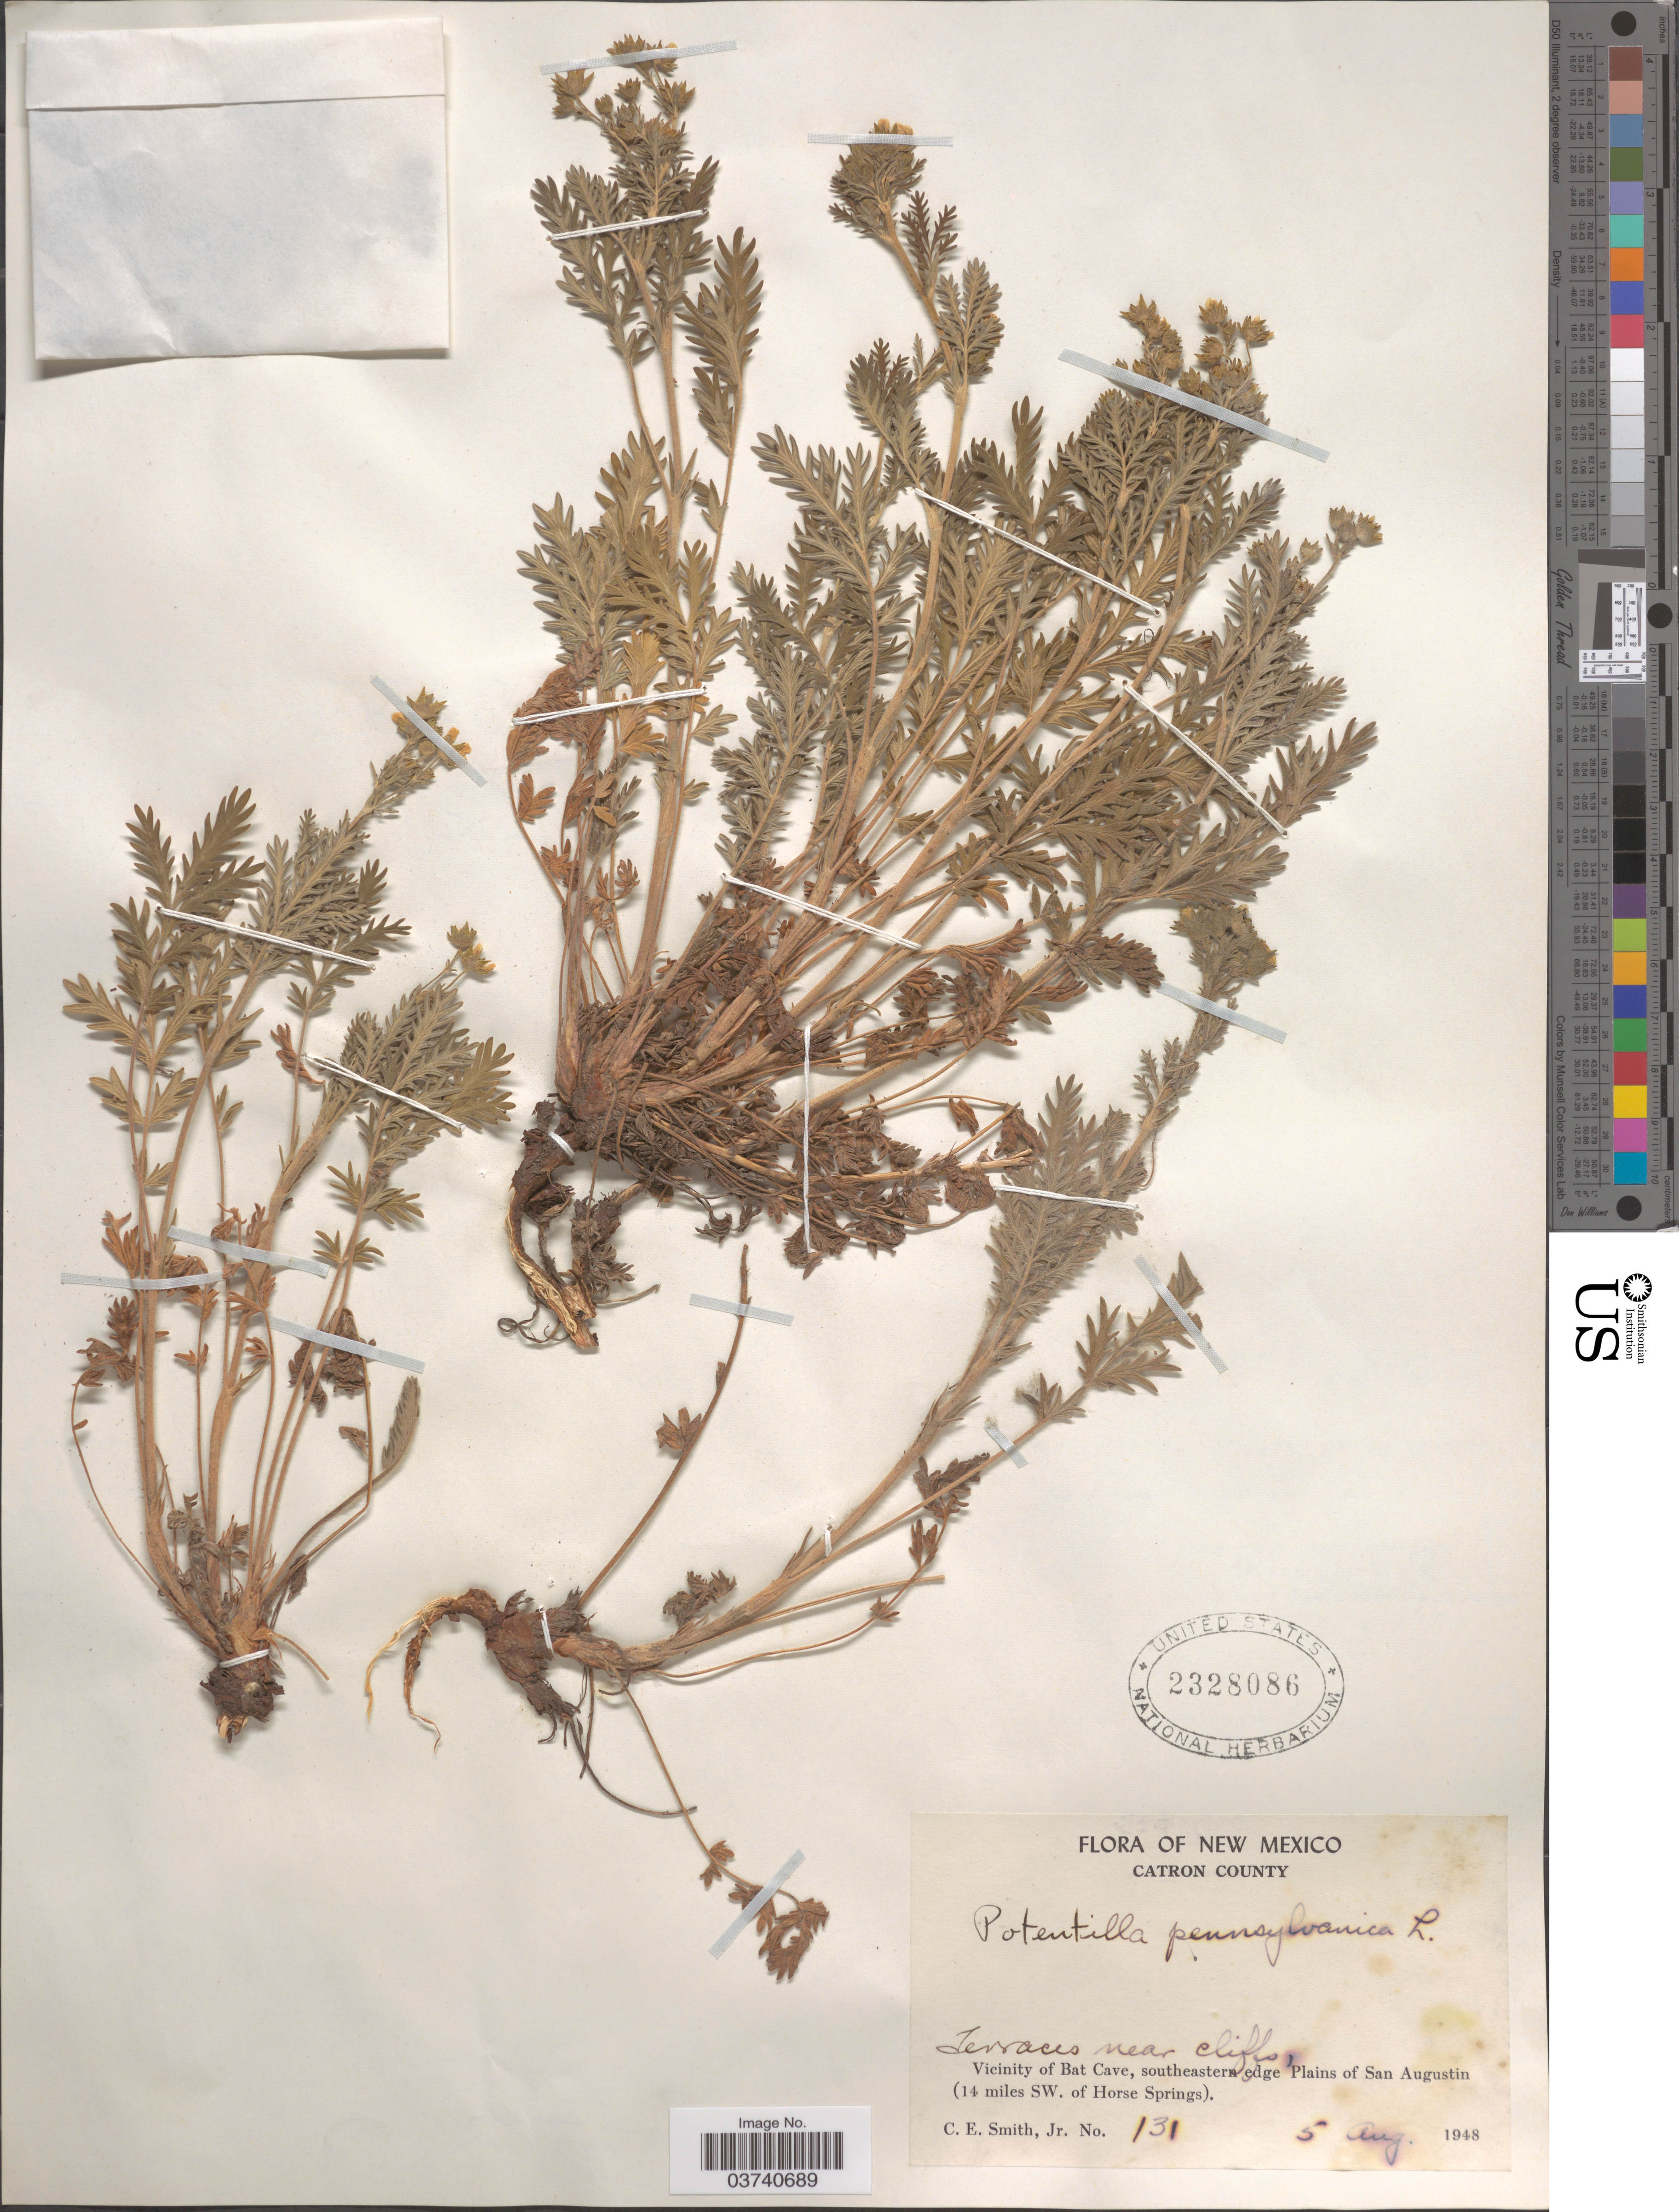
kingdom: Plantae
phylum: Tracheophyta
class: Magnoliopsida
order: Rosales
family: Rosaceae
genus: Potentilla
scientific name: Potentilla pensylvanica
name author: L.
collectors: C. E. Smith Jr.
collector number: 131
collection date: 1948-08-05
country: United States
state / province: New Mexico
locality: Catron County. Terraces near cliffs, Vicinity of Bat Cave, southeastern edge Plains of San Augustin (14 miles SW. of Horse Springs).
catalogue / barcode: US 2328086